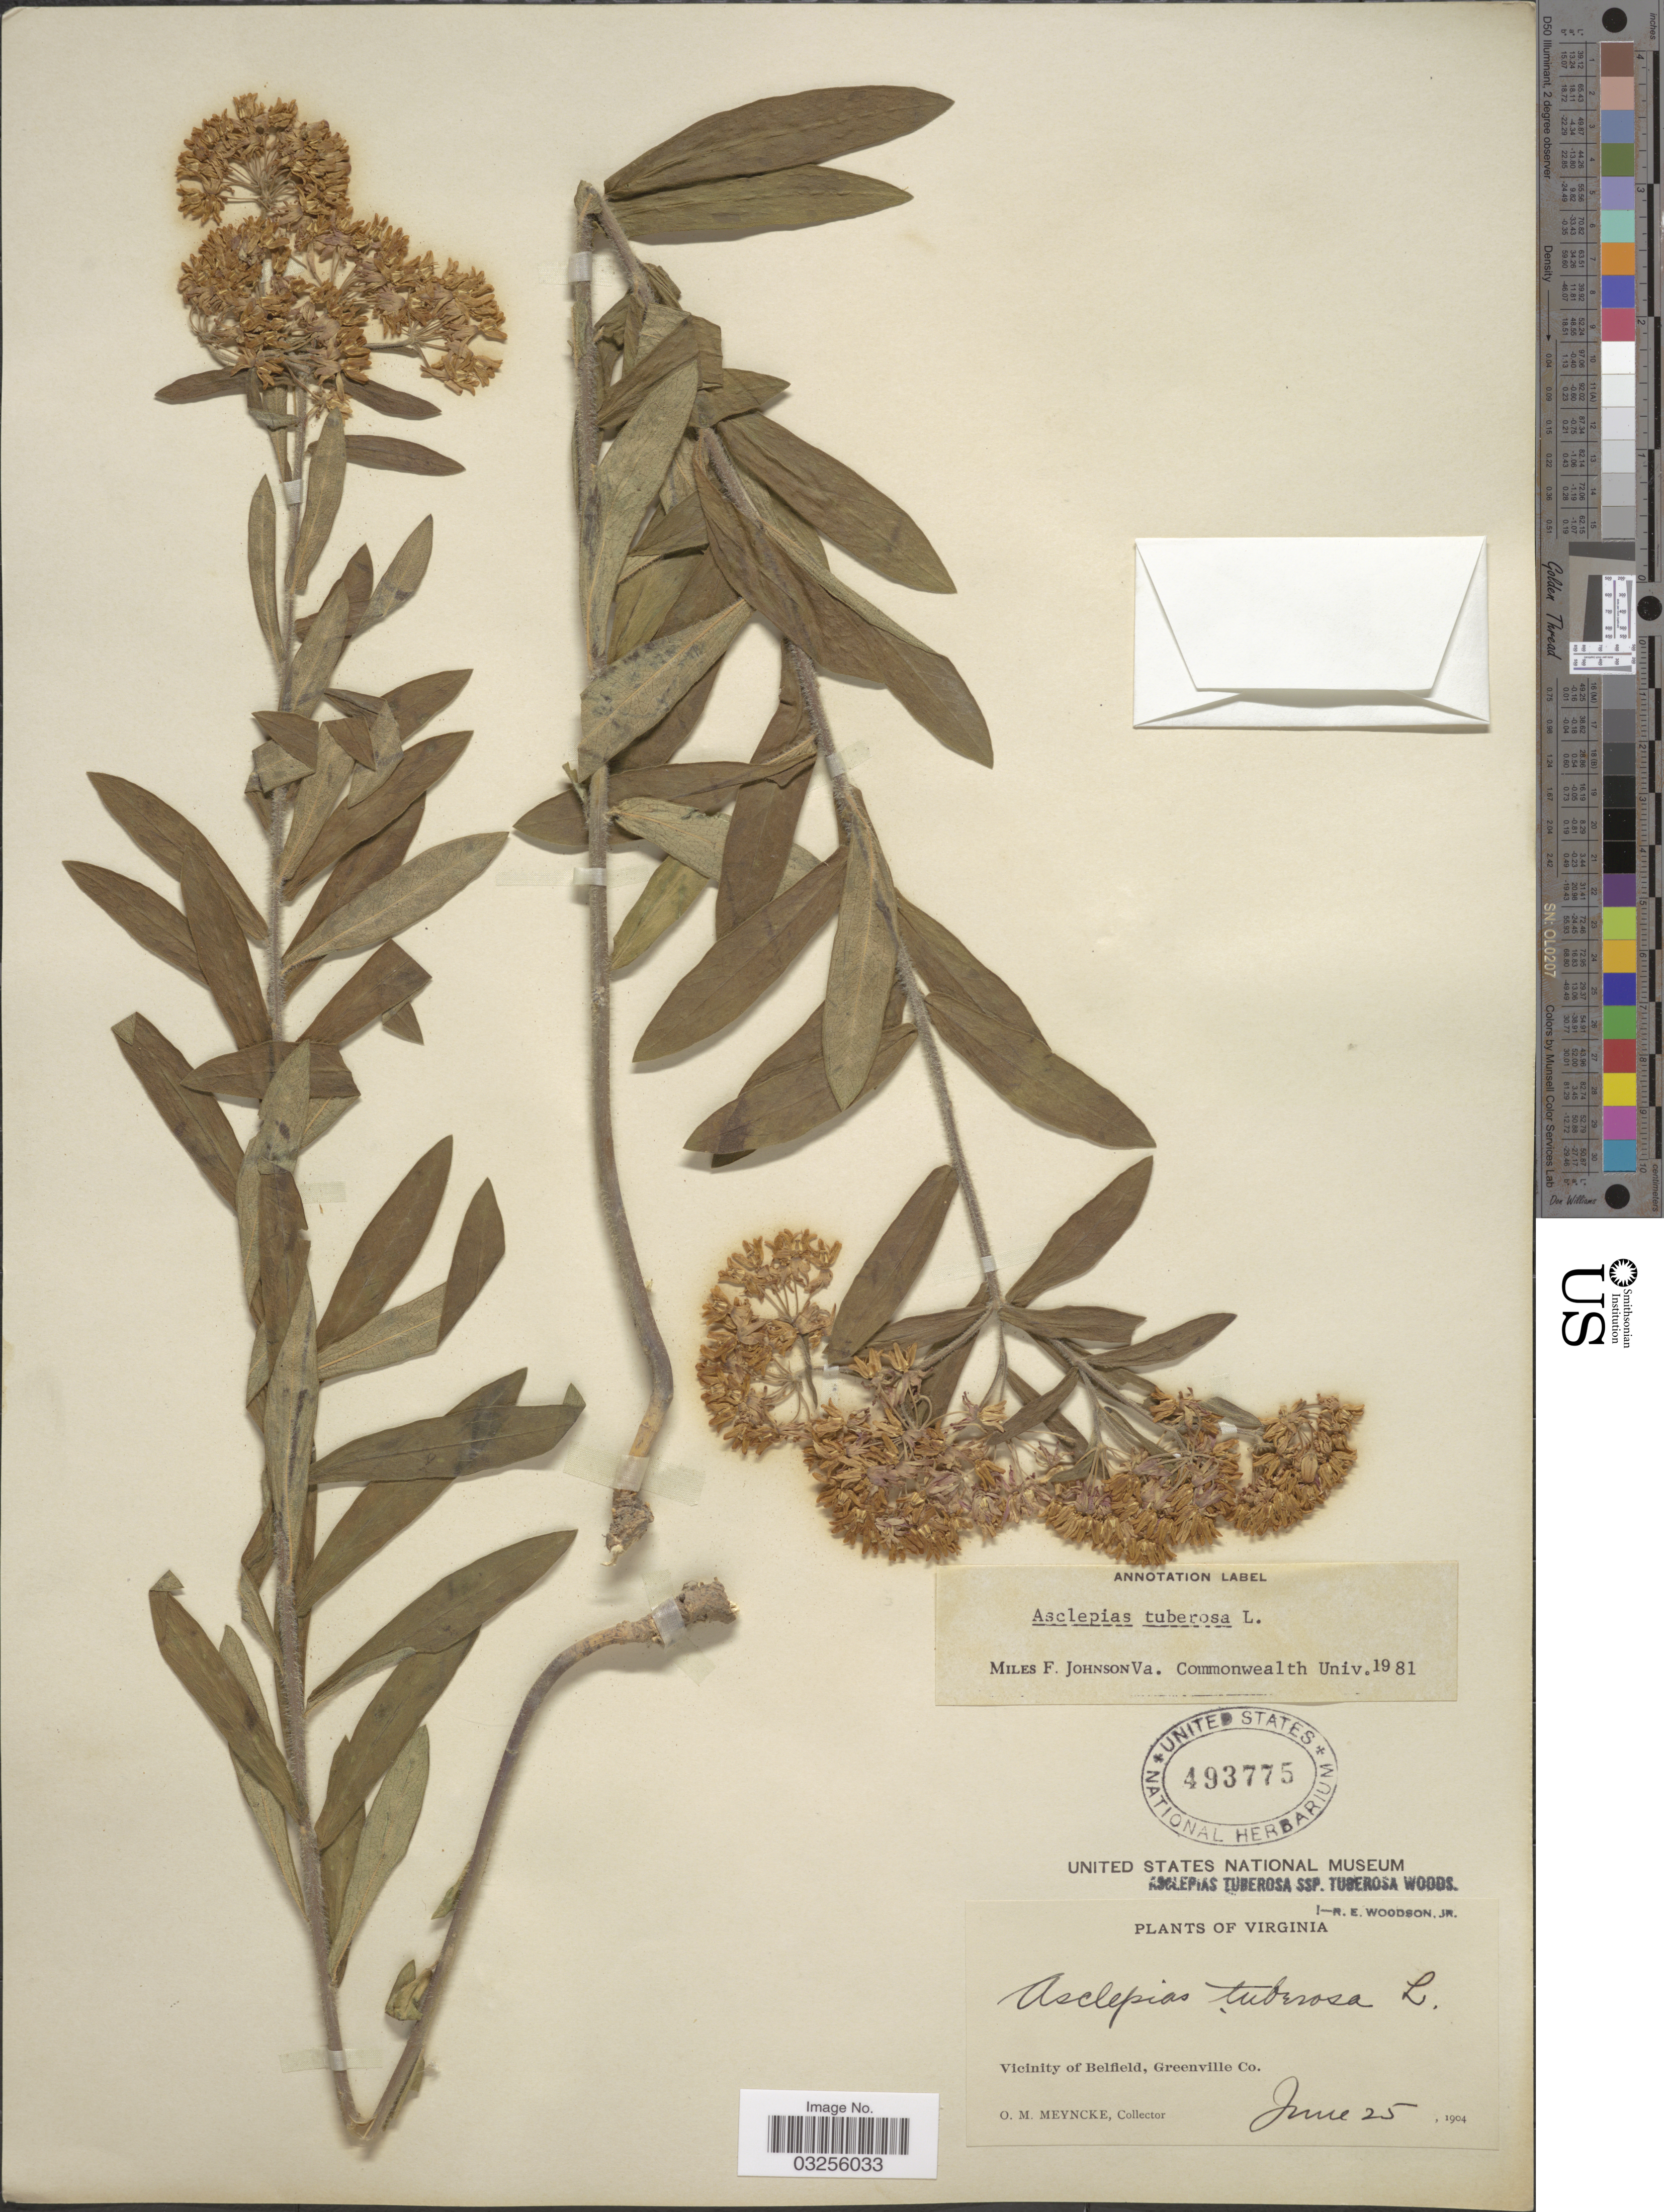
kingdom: Plantae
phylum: Tracheophyta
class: Magnoliopsida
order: Gentianales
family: Apocynaceae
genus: Asclepias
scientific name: Asclepias tuberosa subsp. tuberosa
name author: L.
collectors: O. Meyncke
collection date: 1904-06-25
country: United States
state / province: Virginia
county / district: Greensville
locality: Vicinity of Belfield, Greenville Co.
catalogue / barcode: US 493775